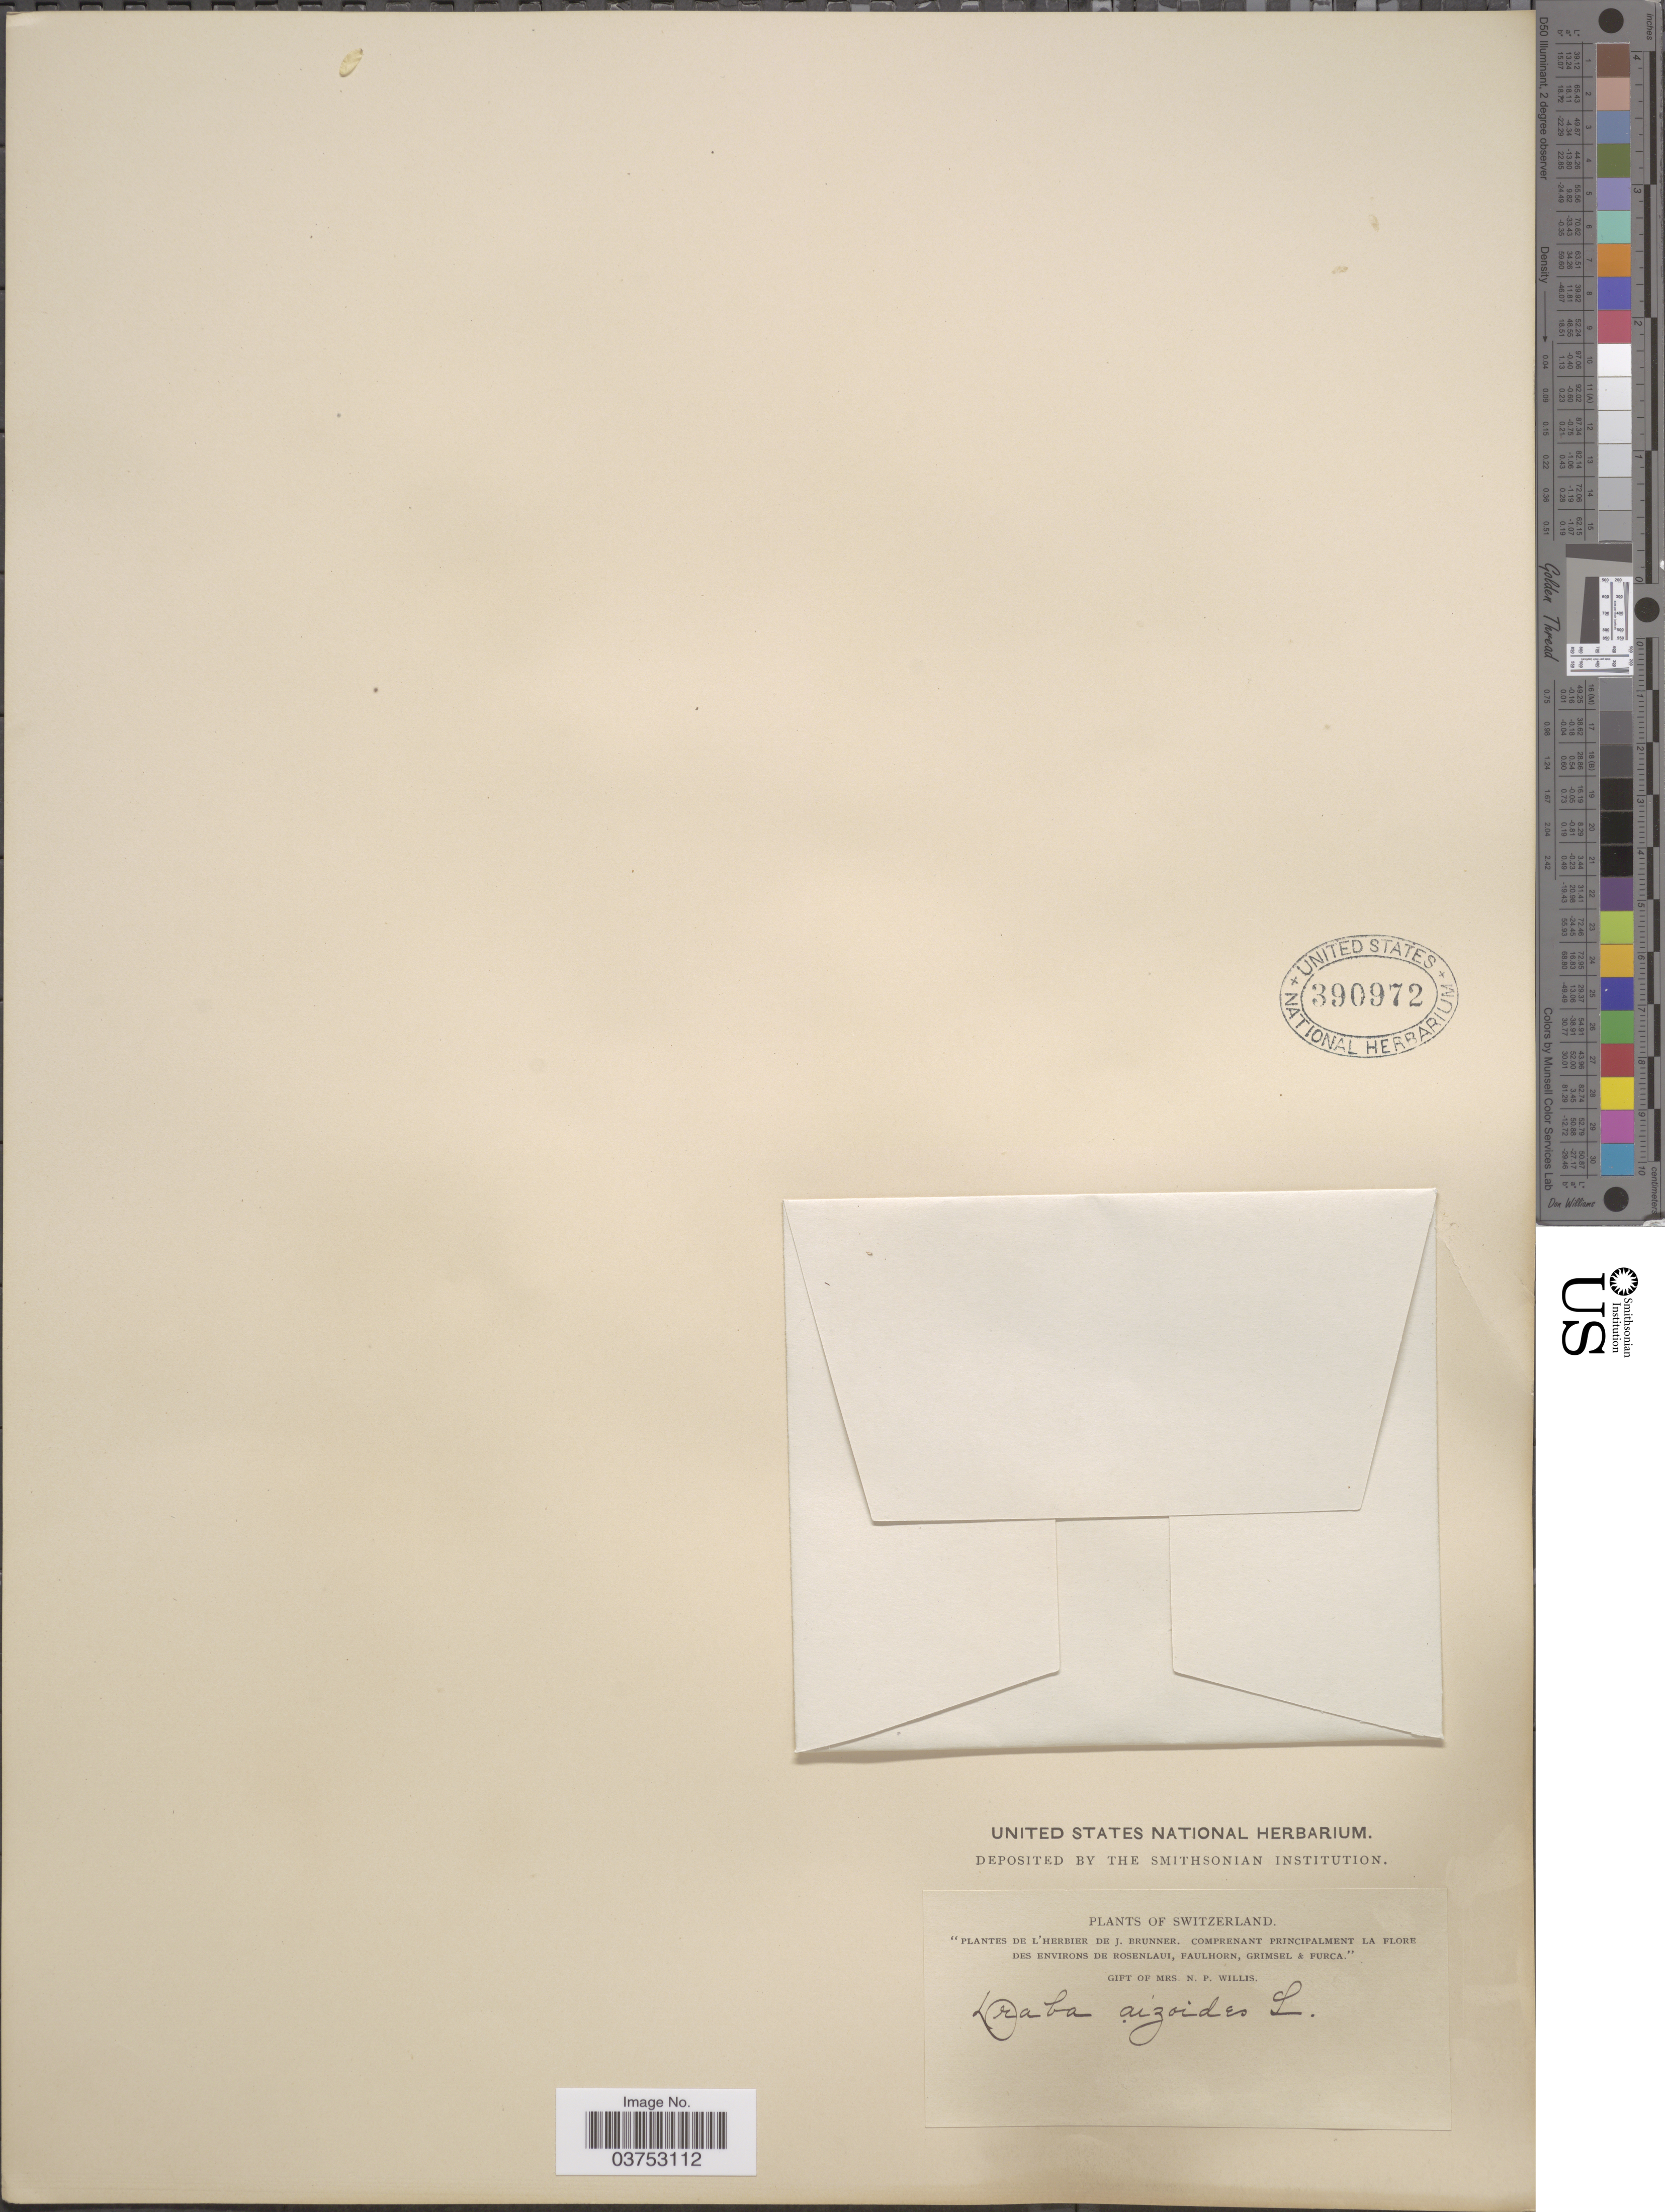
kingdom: Plantae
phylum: Tracheophyta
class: Magnoliopsida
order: Brassicales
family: Brassicaceae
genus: Draba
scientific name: Draba aizoides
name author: L.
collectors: ex herb. J. Brunner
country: Switzerland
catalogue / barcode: US 390972